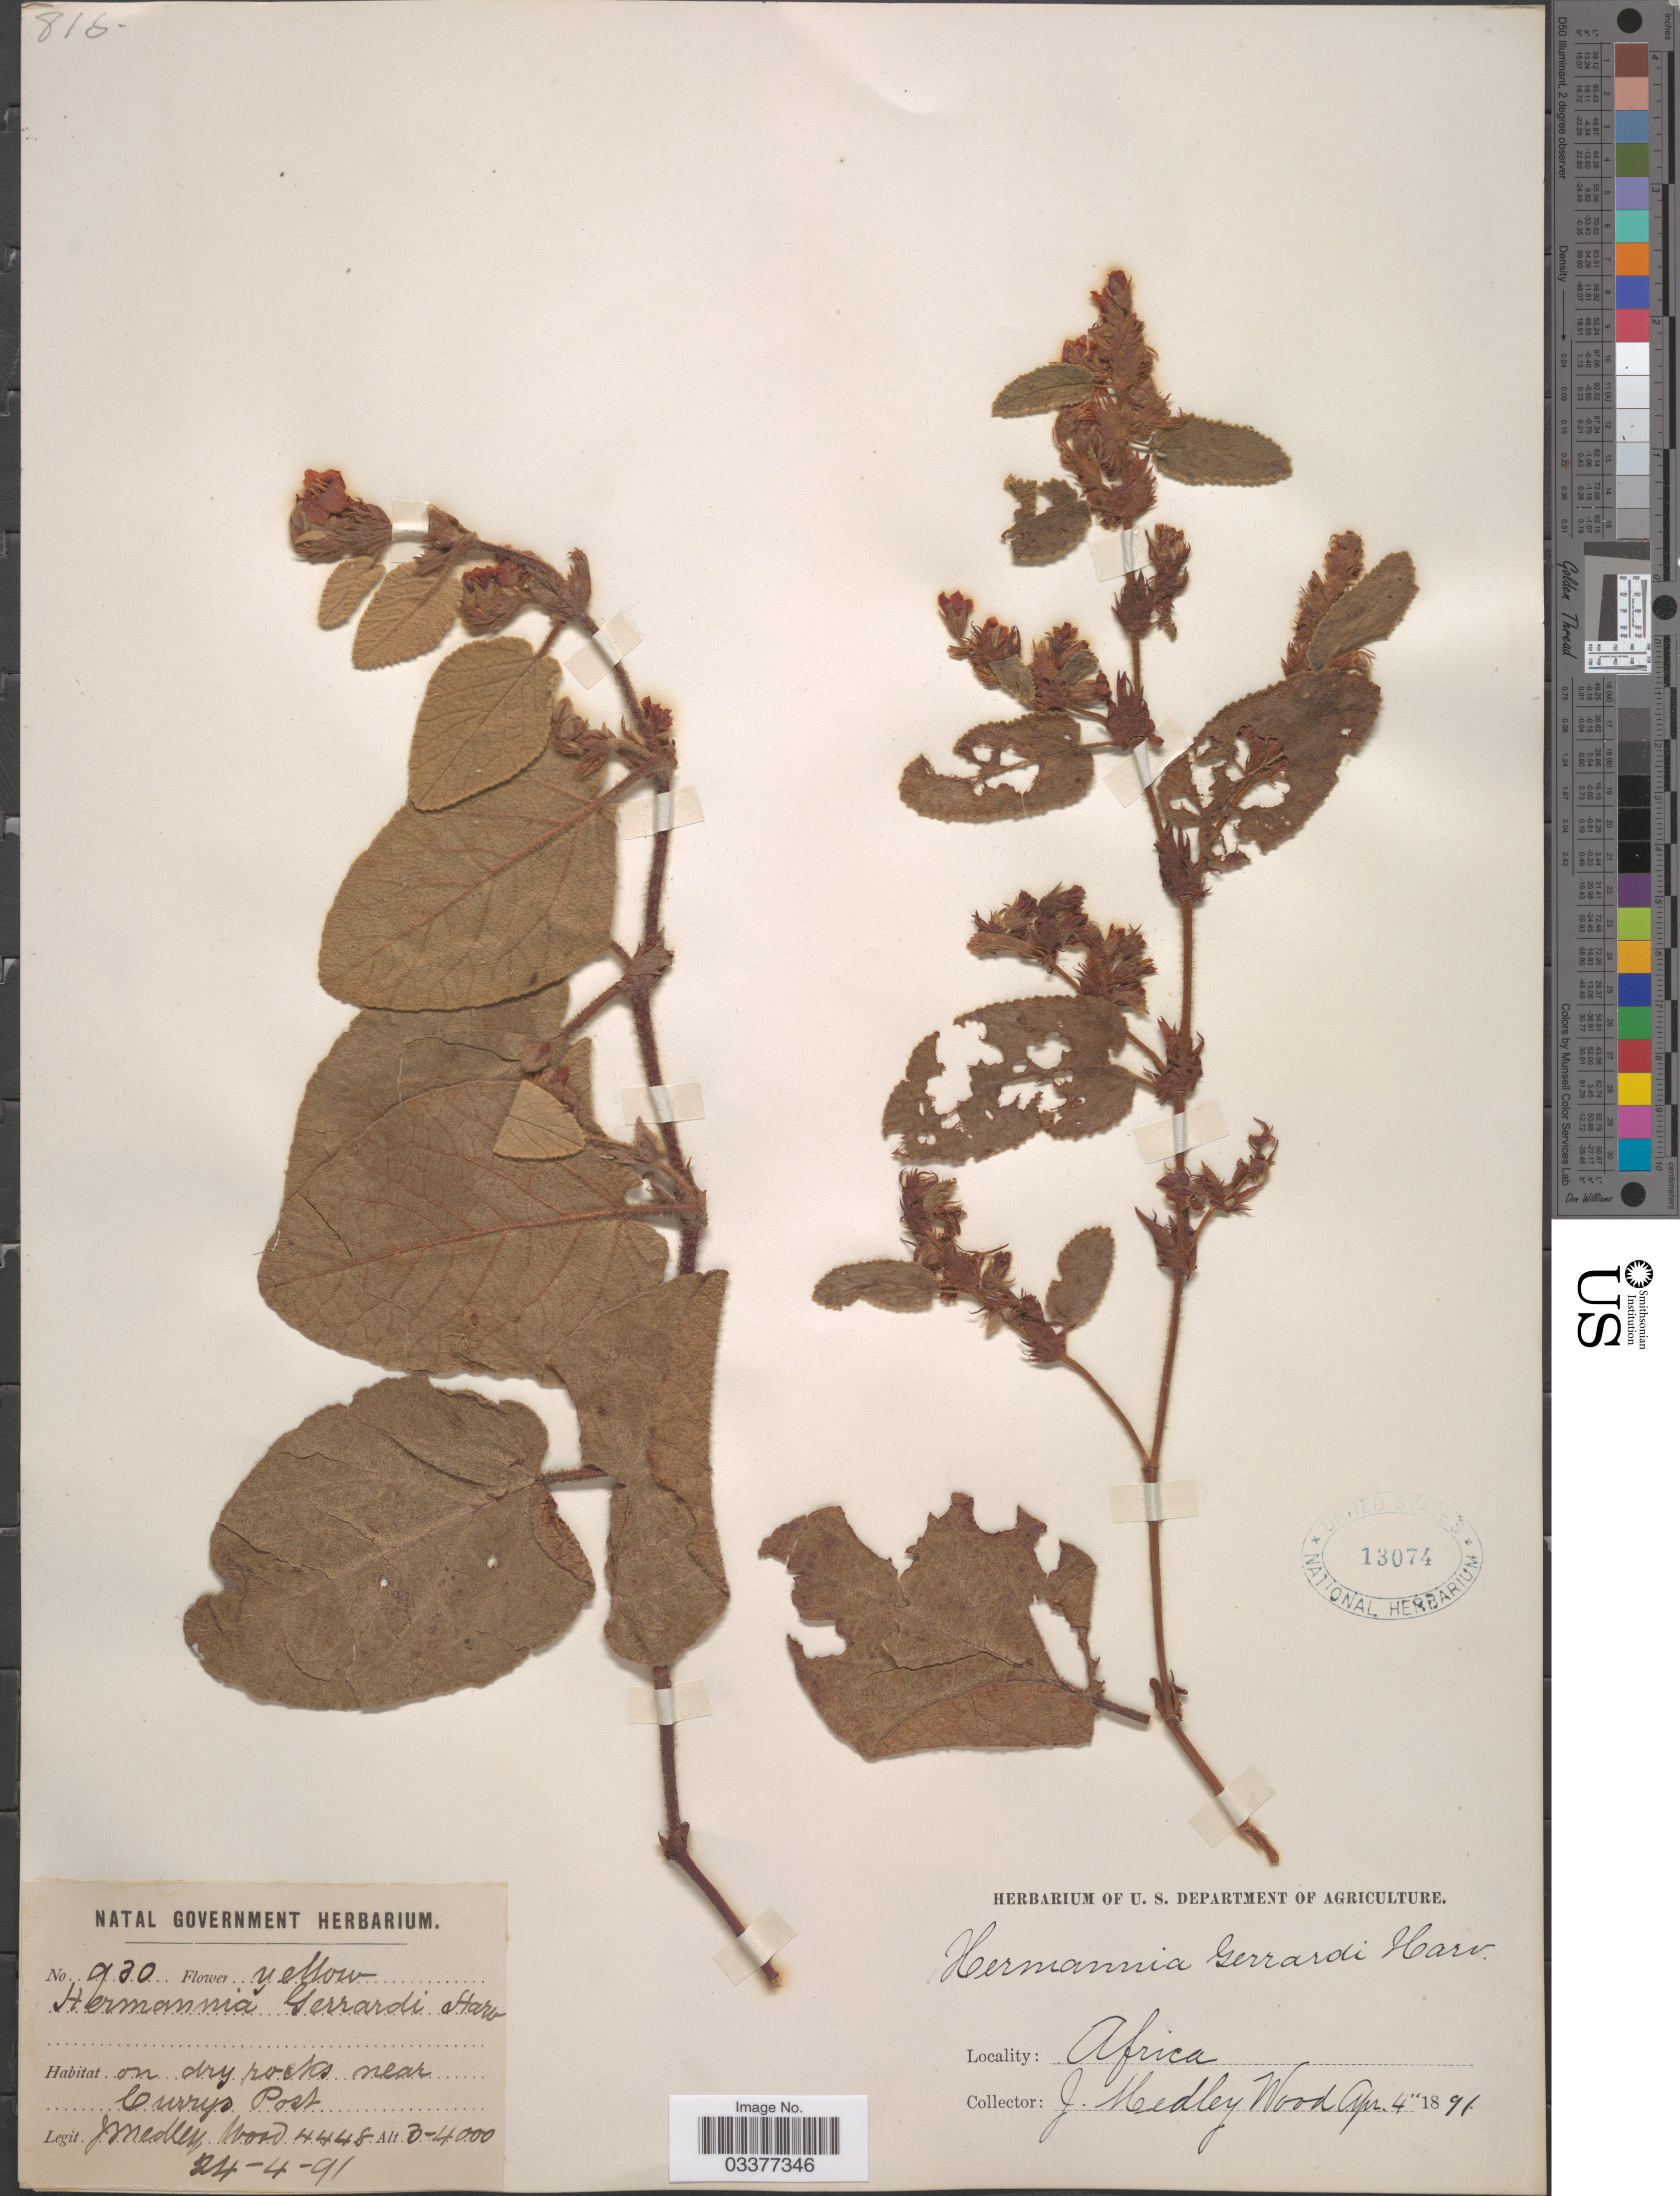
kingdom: Plantae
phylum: Tracheophyta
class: Magnoliopsida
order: Malvales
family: Malvaceae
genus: Hermannia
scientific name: Hermannia gerrardii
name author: Harv.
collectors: J. Medley Wood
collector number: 930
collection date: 1891-04-04/1891-04-24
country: South Africa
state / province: KwaZulu-Natal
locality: On dry rocks near Currys Post. Africa.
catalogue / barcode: US 13074